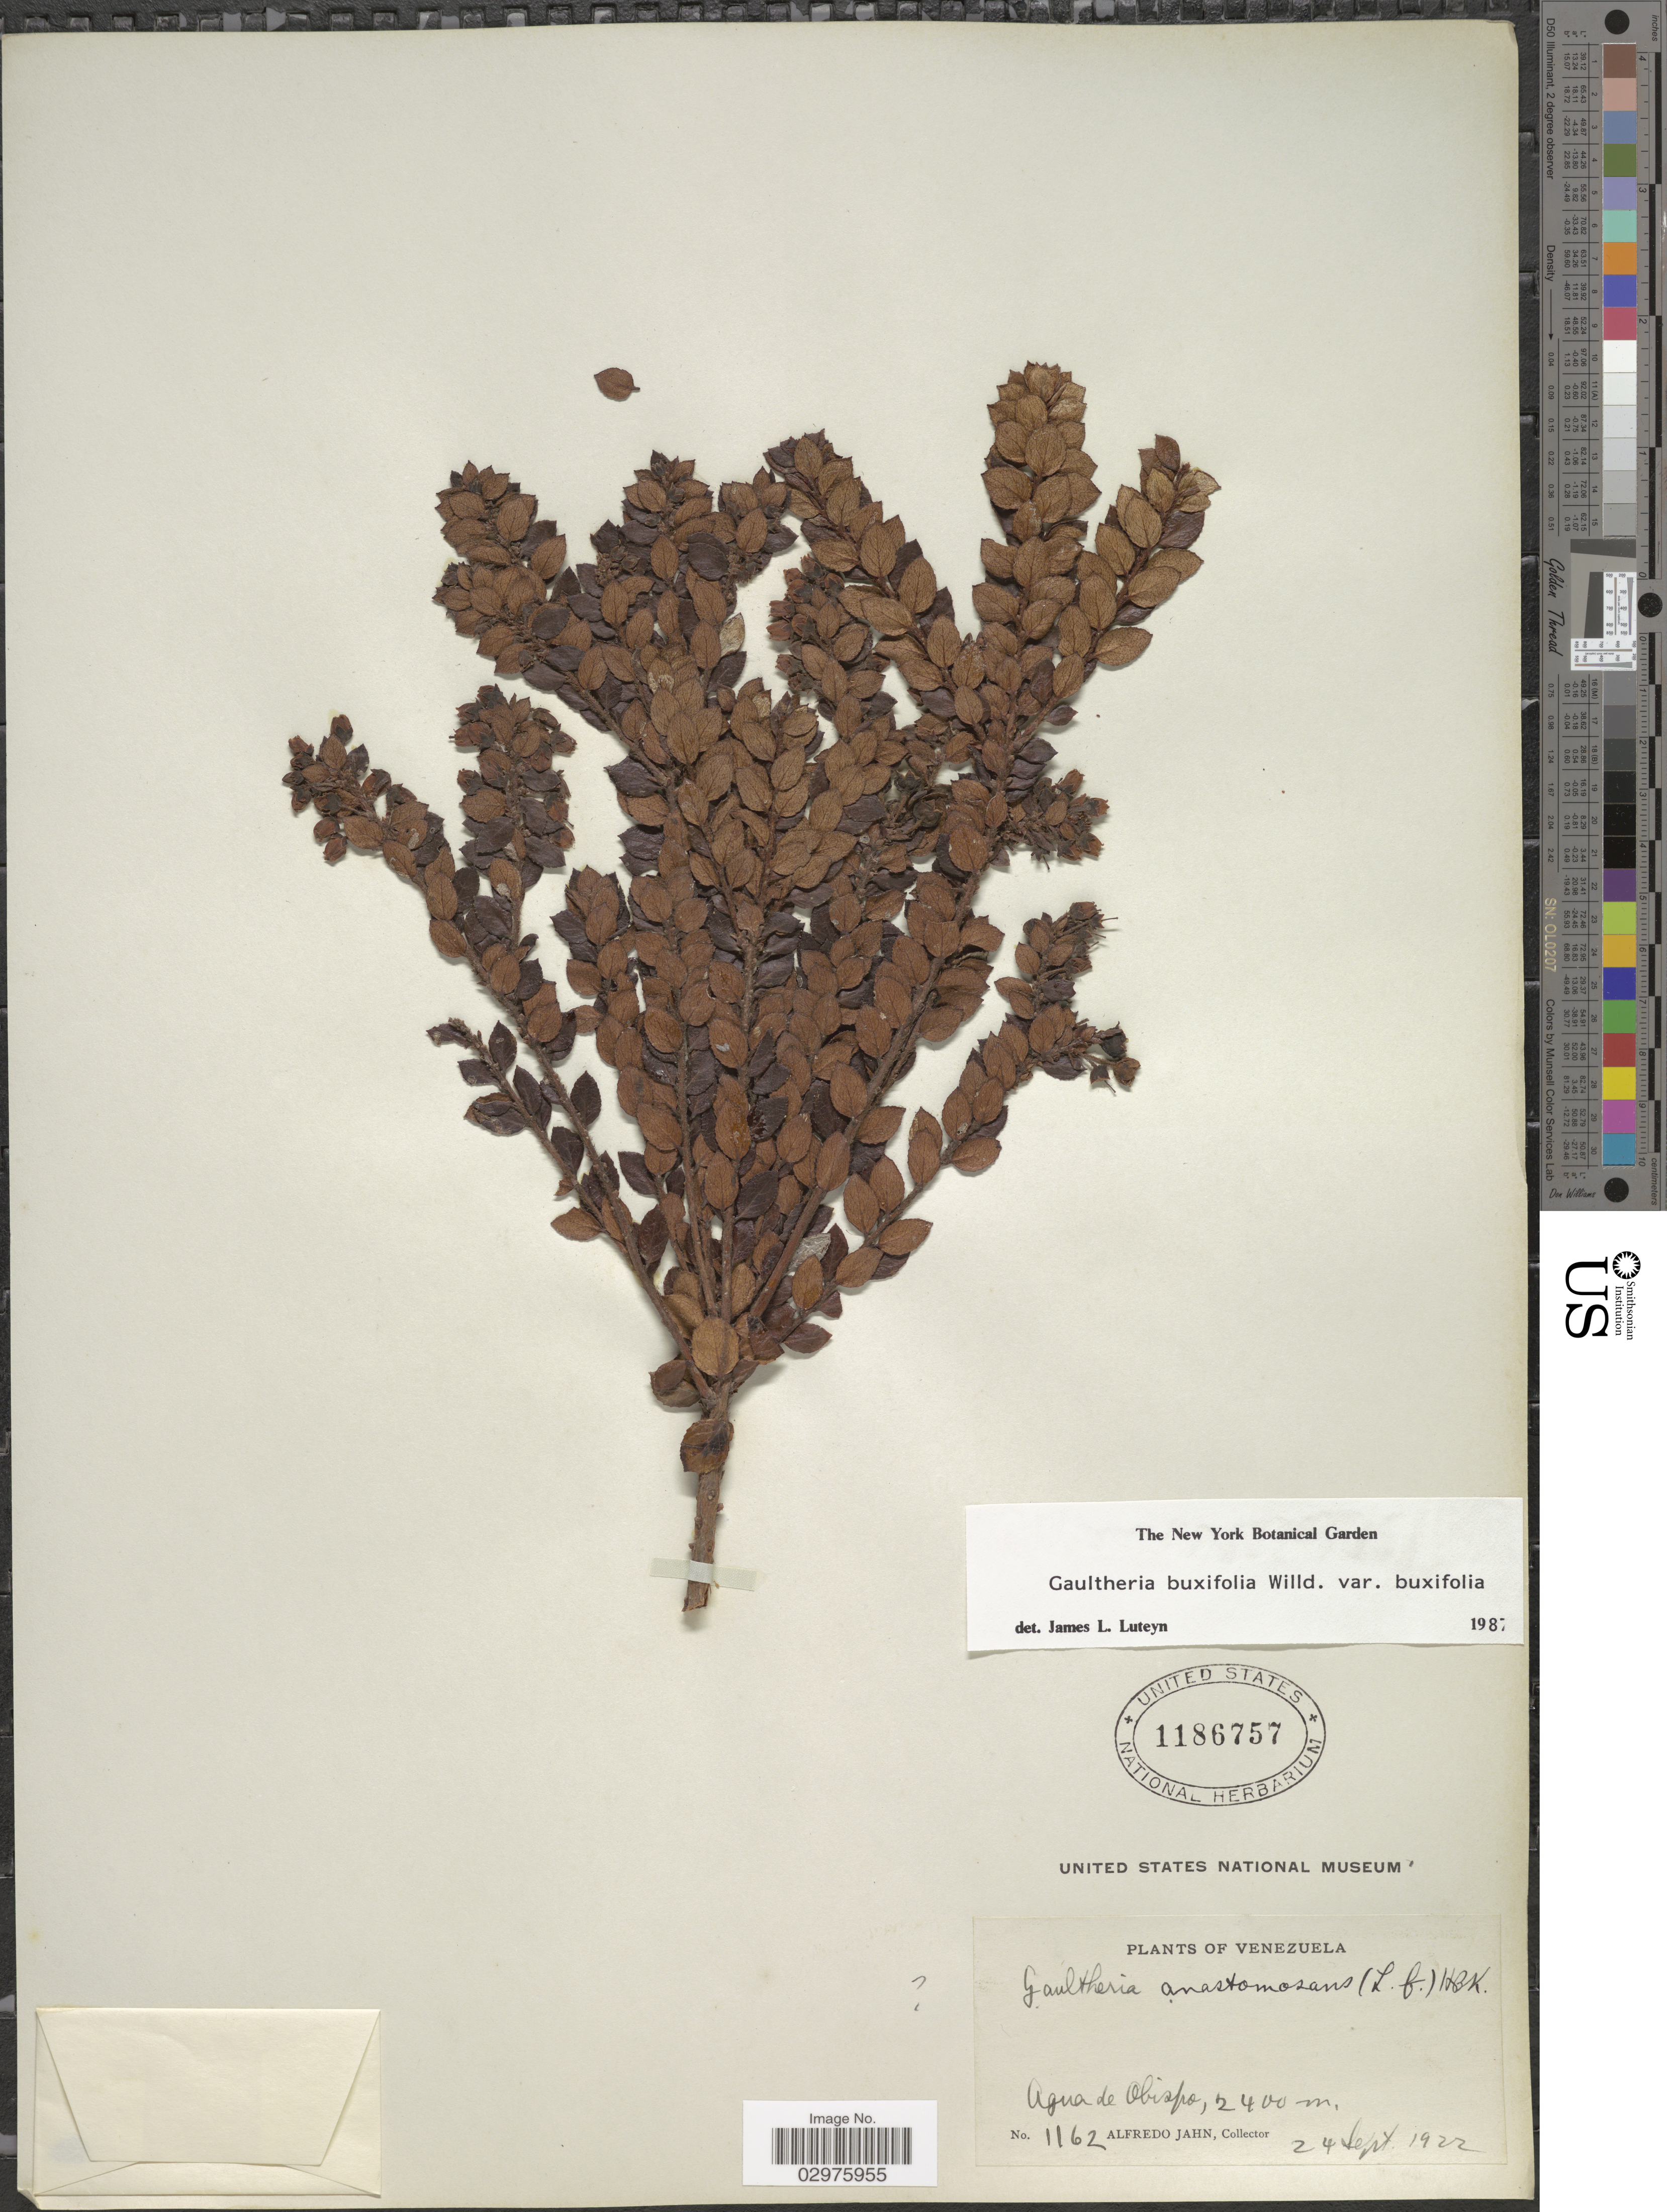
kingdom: Plantae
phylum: Tracheophyta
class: Magnoliopsida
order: Ericales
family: Ericaceae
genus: Gaultheria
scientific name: Gaultheria buxifolia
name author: Willd.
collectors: A. Jahn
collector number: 1162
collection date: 1922-09-24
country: Venezuela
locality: Agua de Obispo.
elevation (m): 2400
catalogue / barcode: US 1186757